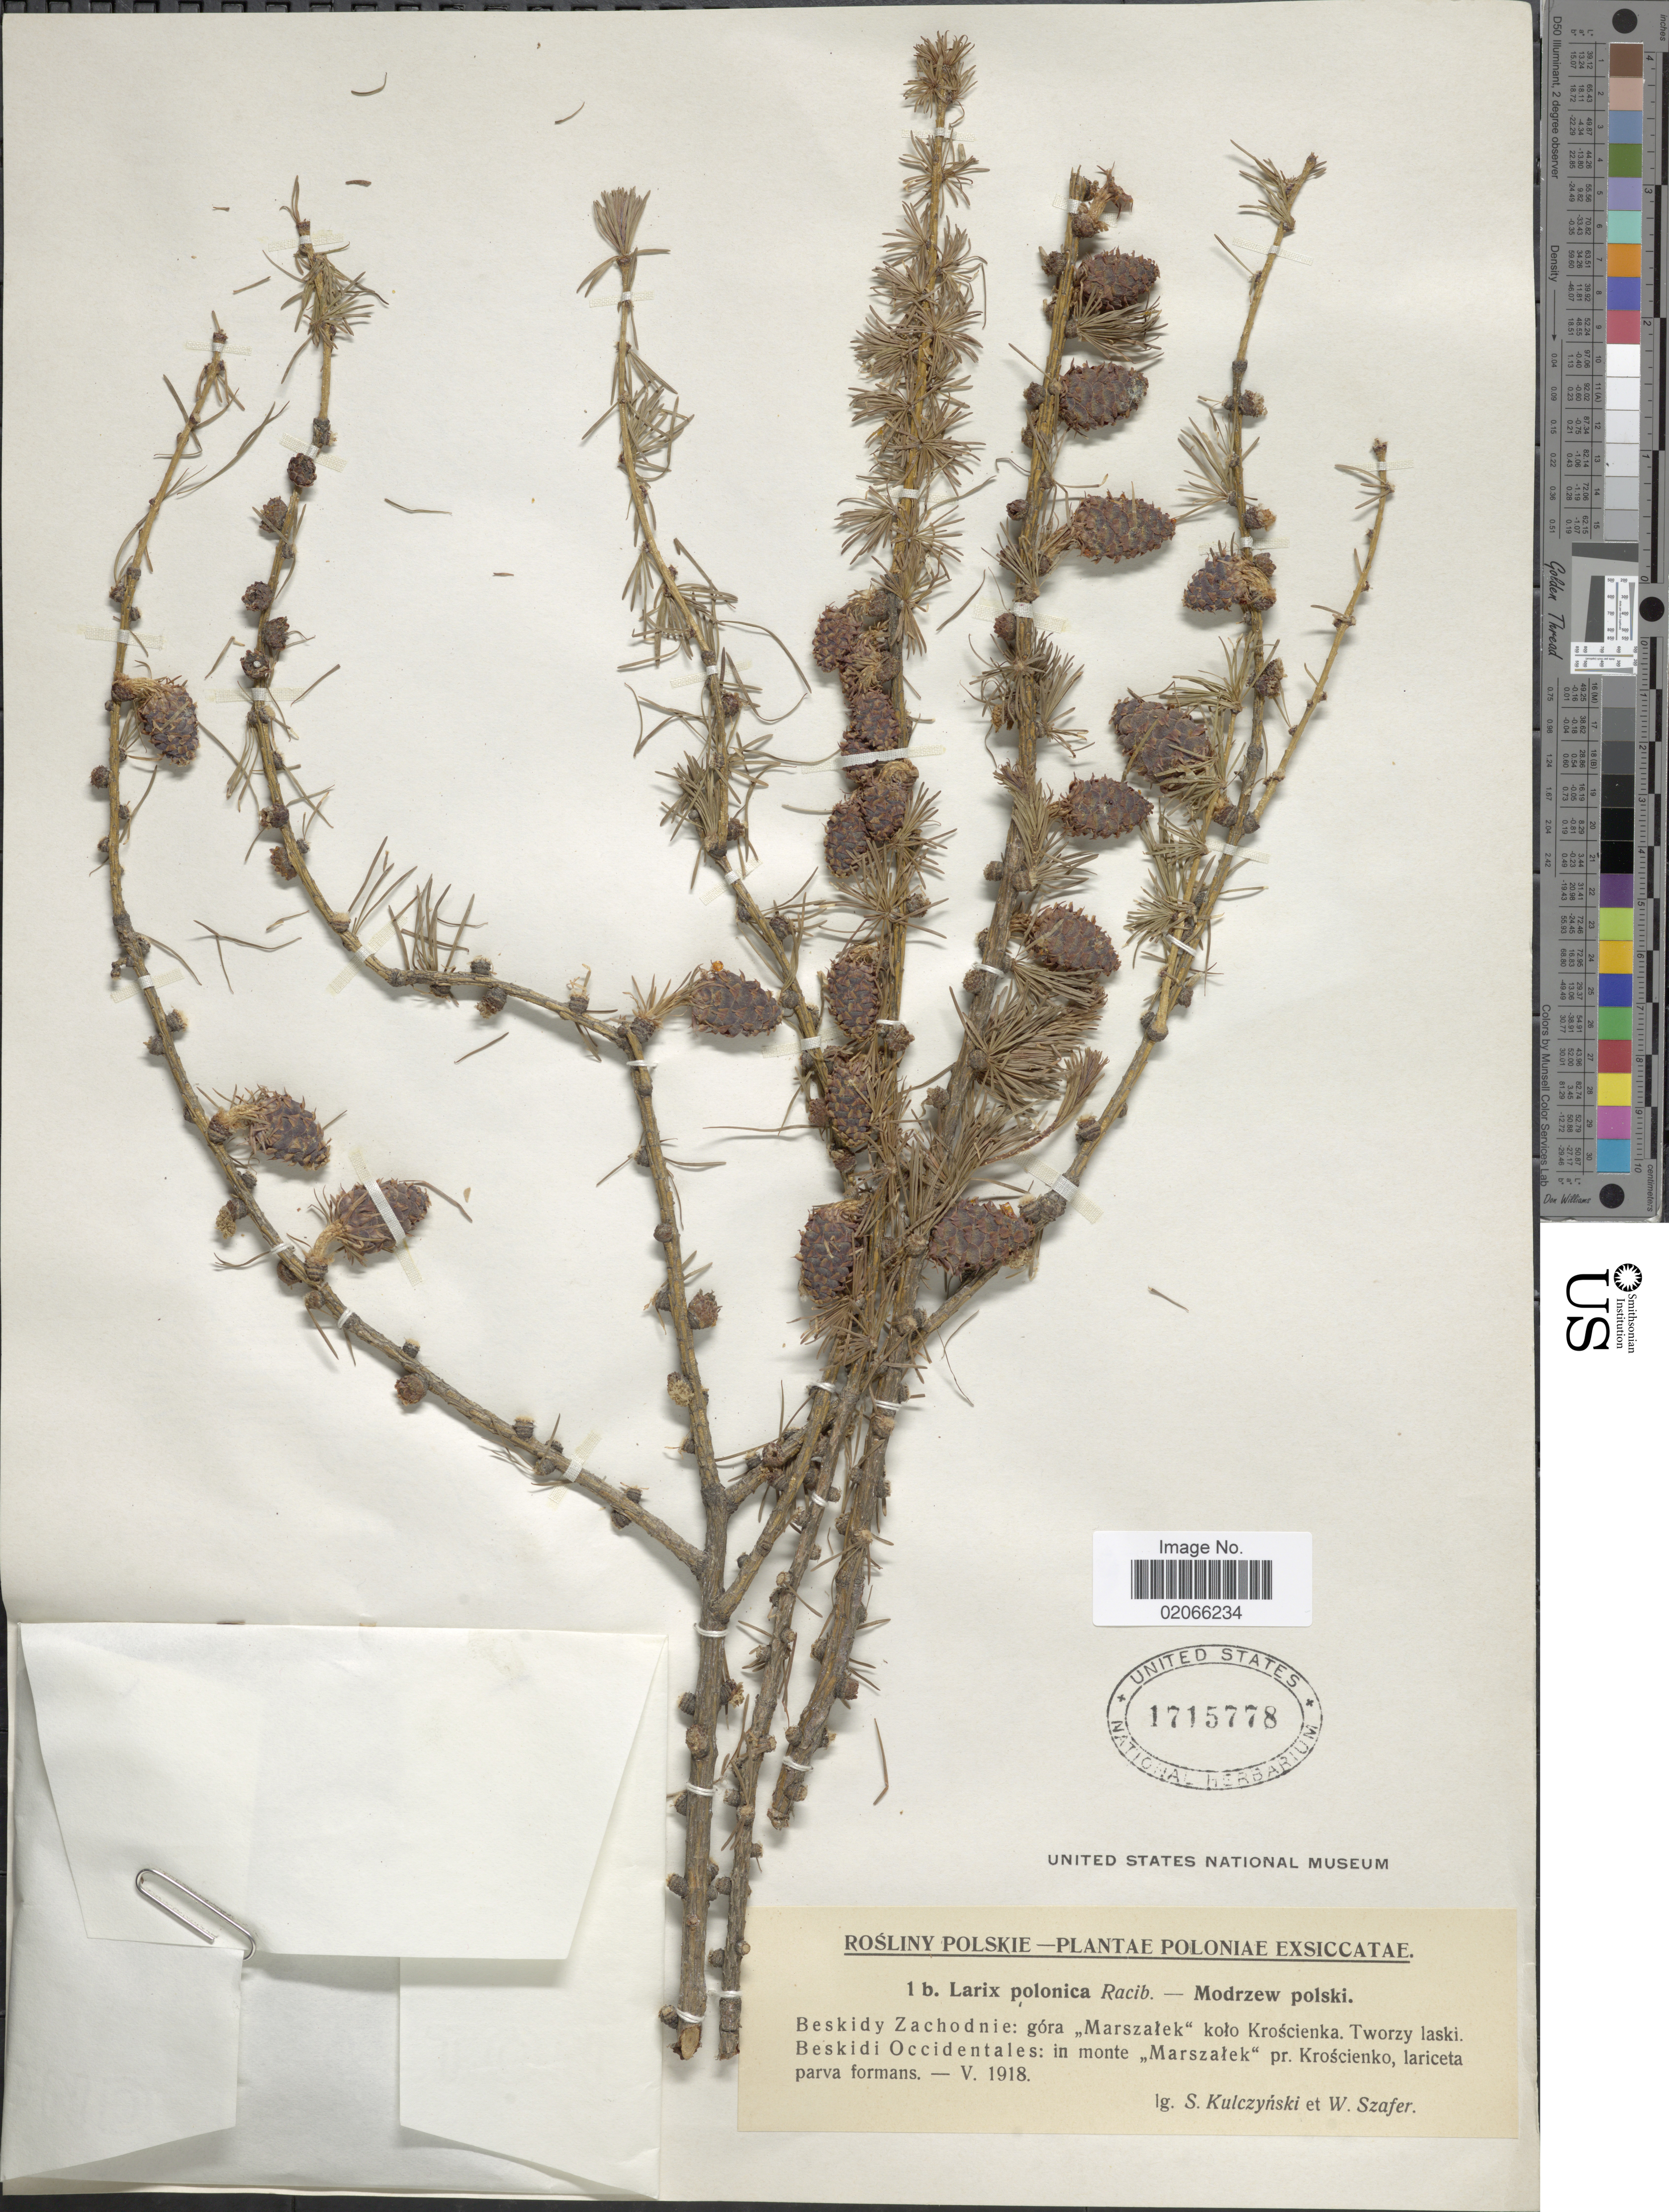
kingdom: Plantae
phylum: Tracheophyta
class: Pinopsida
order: Pinales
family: Pinaceae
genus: Larix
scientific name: Larix polonica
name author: Racib. ex Wóycicki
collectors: S. Kulczynski & W. Szafer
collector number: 1b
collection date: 1918-05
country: Poland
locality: Meskidi Occidentalis: in monte Marszalek pr. Kroscienko, lariceta parva formans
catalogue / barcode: US 1715778